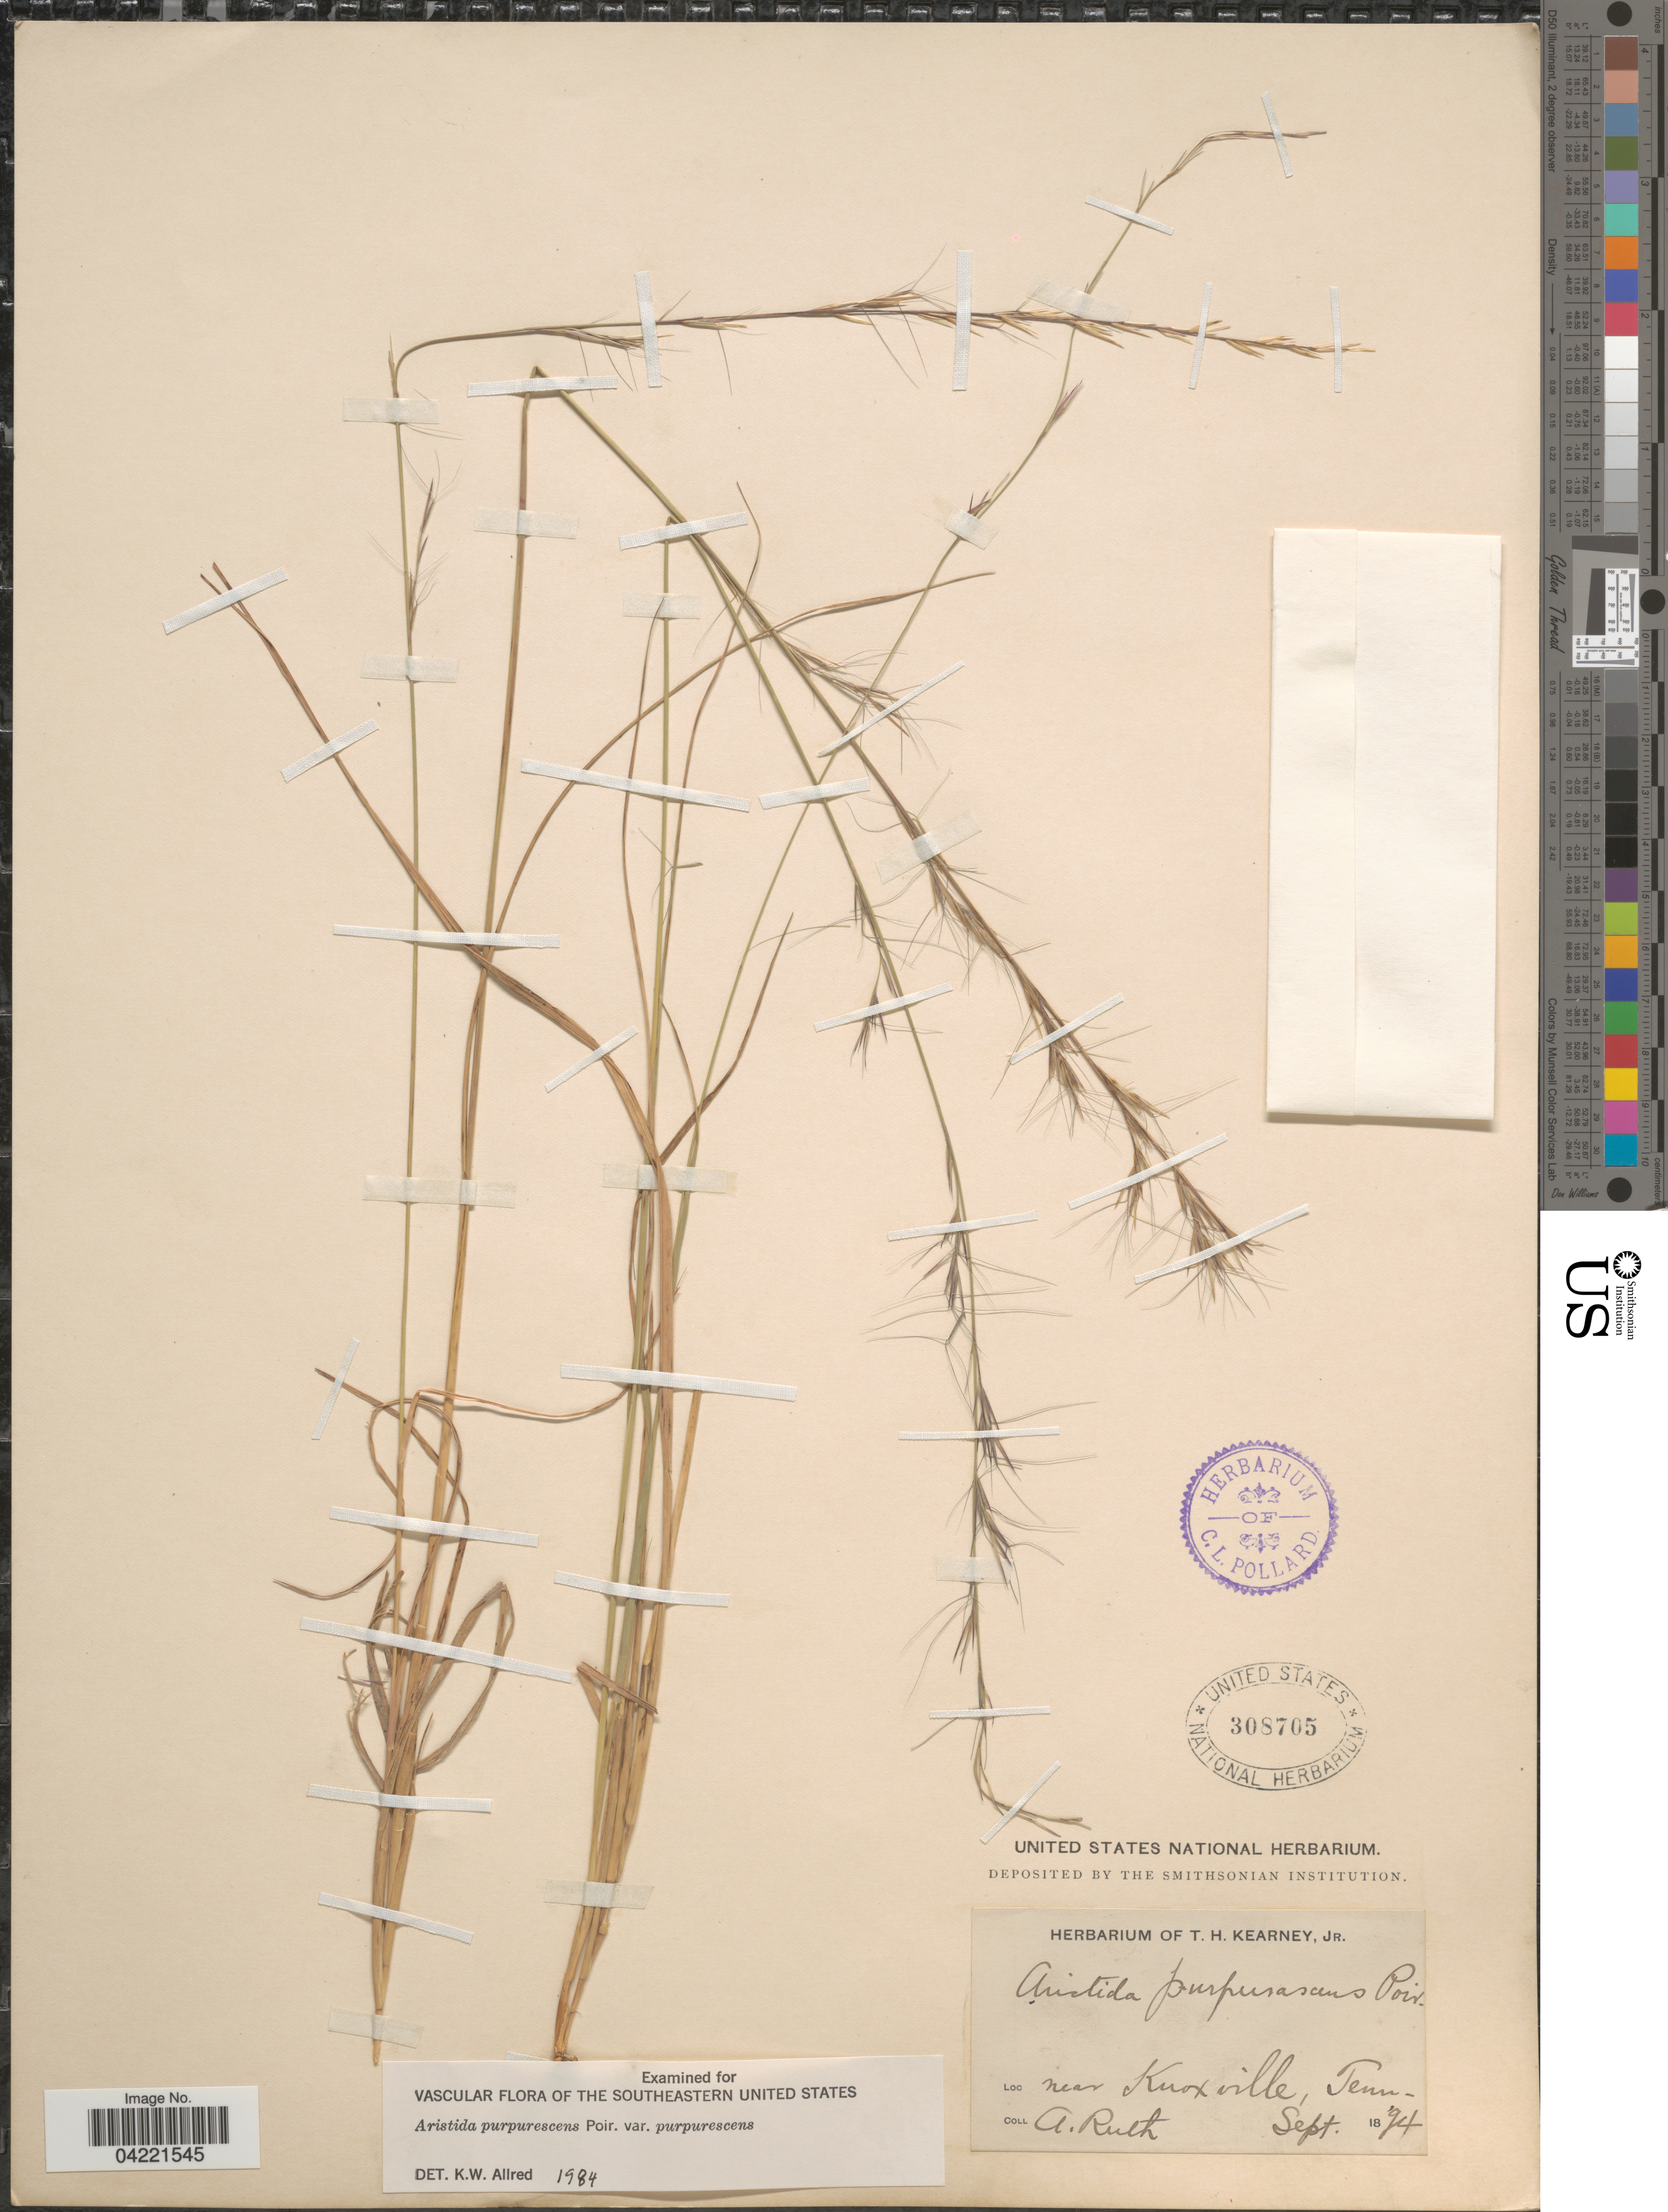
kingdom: Plantae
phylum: Tracheophyta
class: Liliopsida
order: Poales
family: Poaceae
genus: Aristida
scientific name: Aristida purpurascens var. purpurescens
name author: Poir.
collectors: A. Ruth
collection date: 1894-09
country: United States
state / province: Tennessee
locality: Near Knoxville.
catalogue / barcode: US 308705